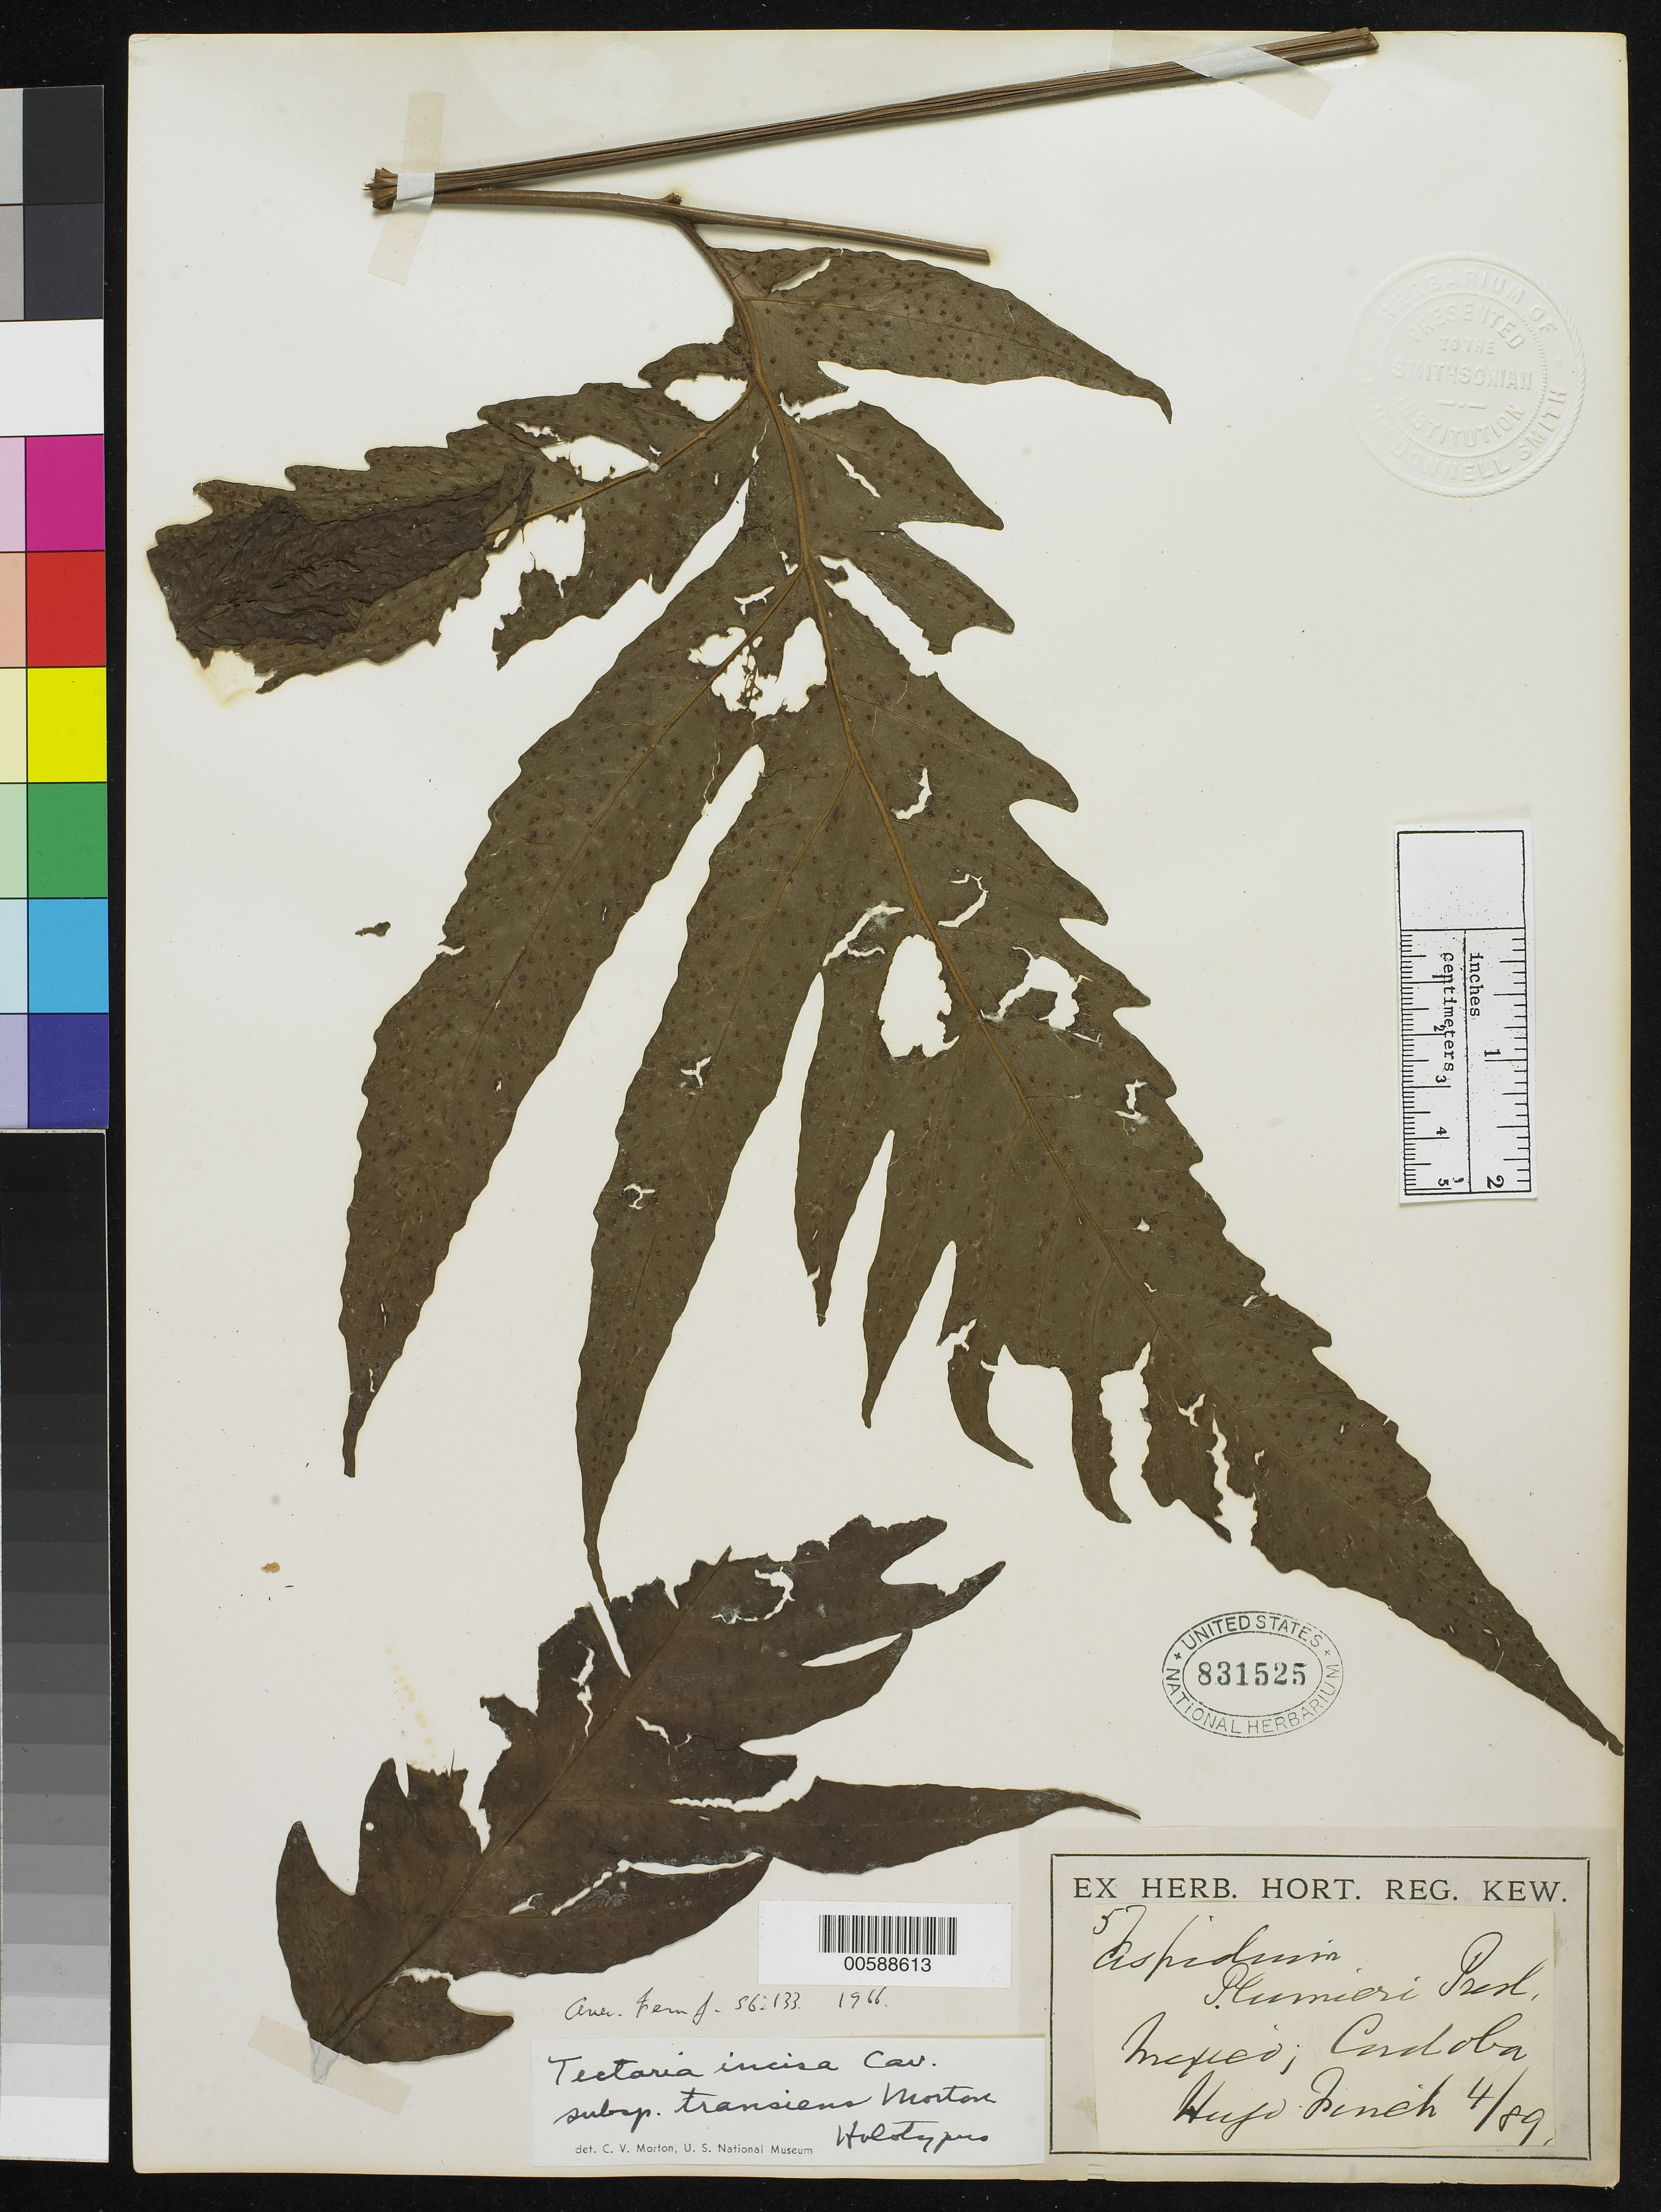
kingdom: Plantae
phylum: Tracheophyta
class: Polypodiopsida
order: Polypodiales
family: Tectariaceae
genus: Tectaria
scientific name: Tectaria incisa subsp. transiens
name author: C.V. Morton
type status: Holotype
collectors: H. Finch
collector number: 57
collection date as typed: Apr 1889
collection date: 1889-04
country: Mexico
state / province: Veracruz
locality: Córdoba.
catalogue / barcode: US 831525